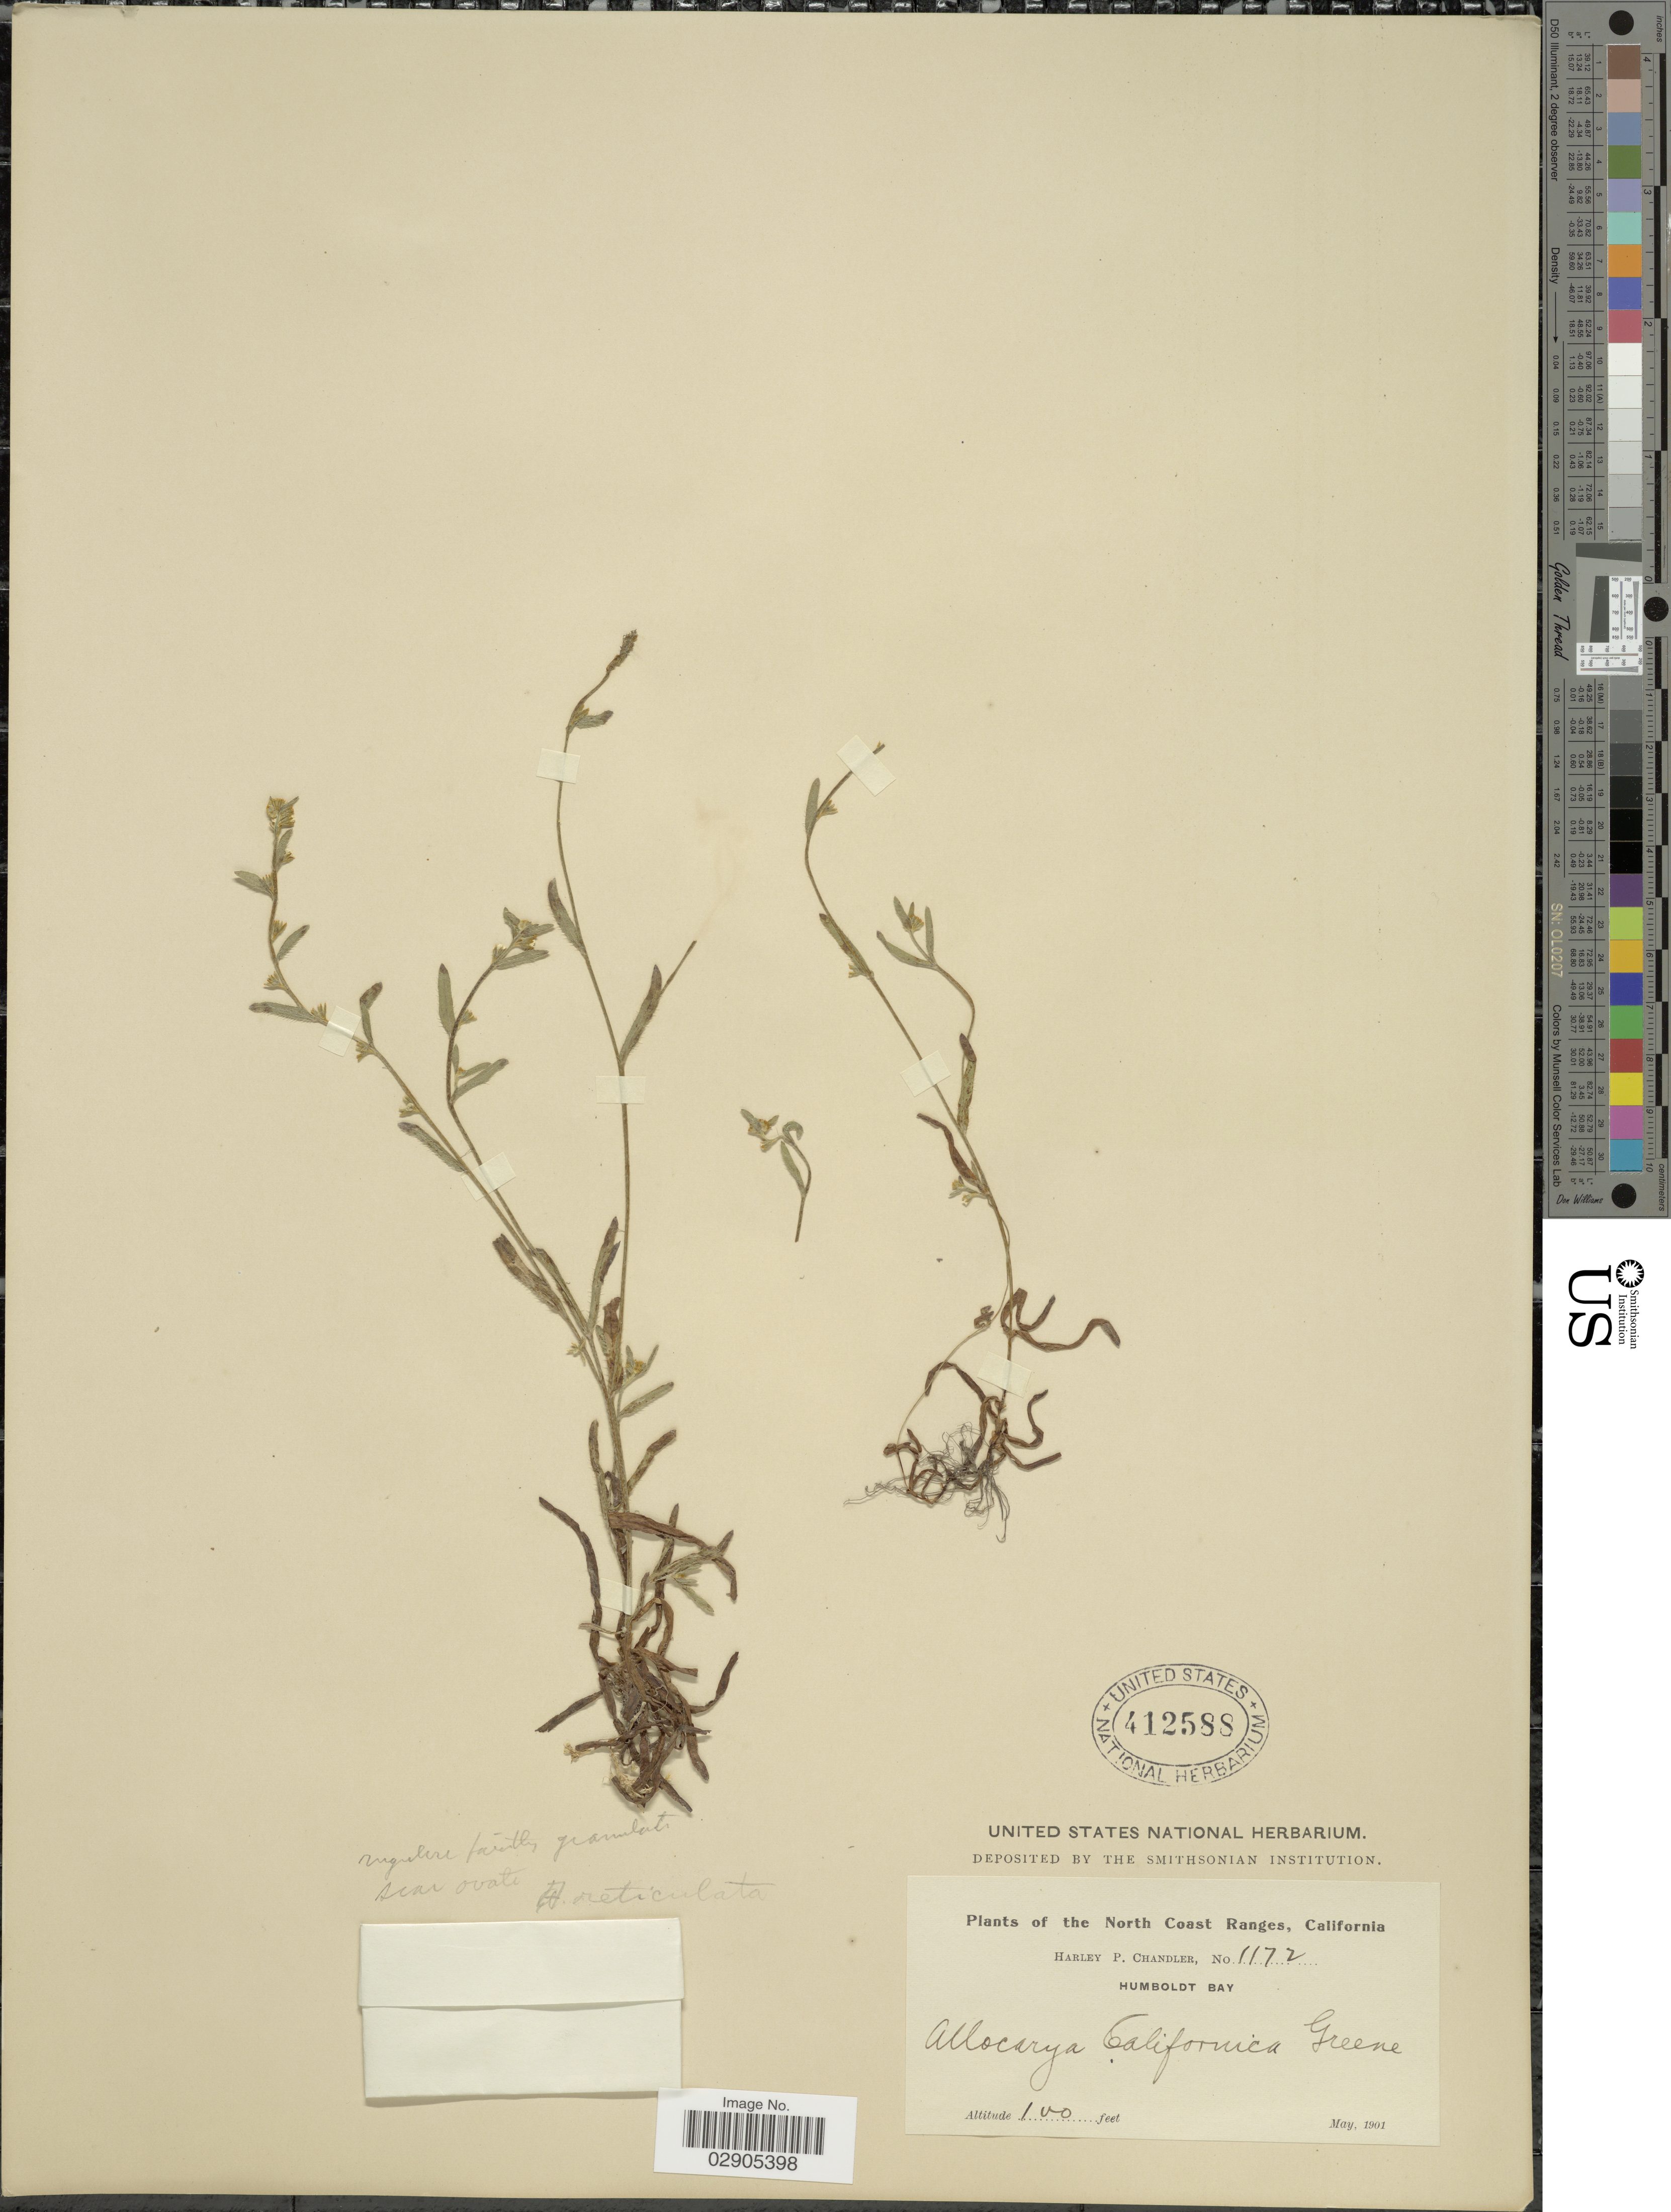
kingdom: Plantae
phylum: Tracheophyta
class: Magnoliopsida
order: Boraginales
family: Boraginaceae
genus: Allocarya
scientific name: Allocarya reticulata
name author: Piper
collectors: H. Chandler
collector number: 1172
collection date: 1901-05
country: United States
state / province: California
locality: North Coast Ranges. Humboldt Bay.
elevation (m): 30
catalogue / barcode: US 412588